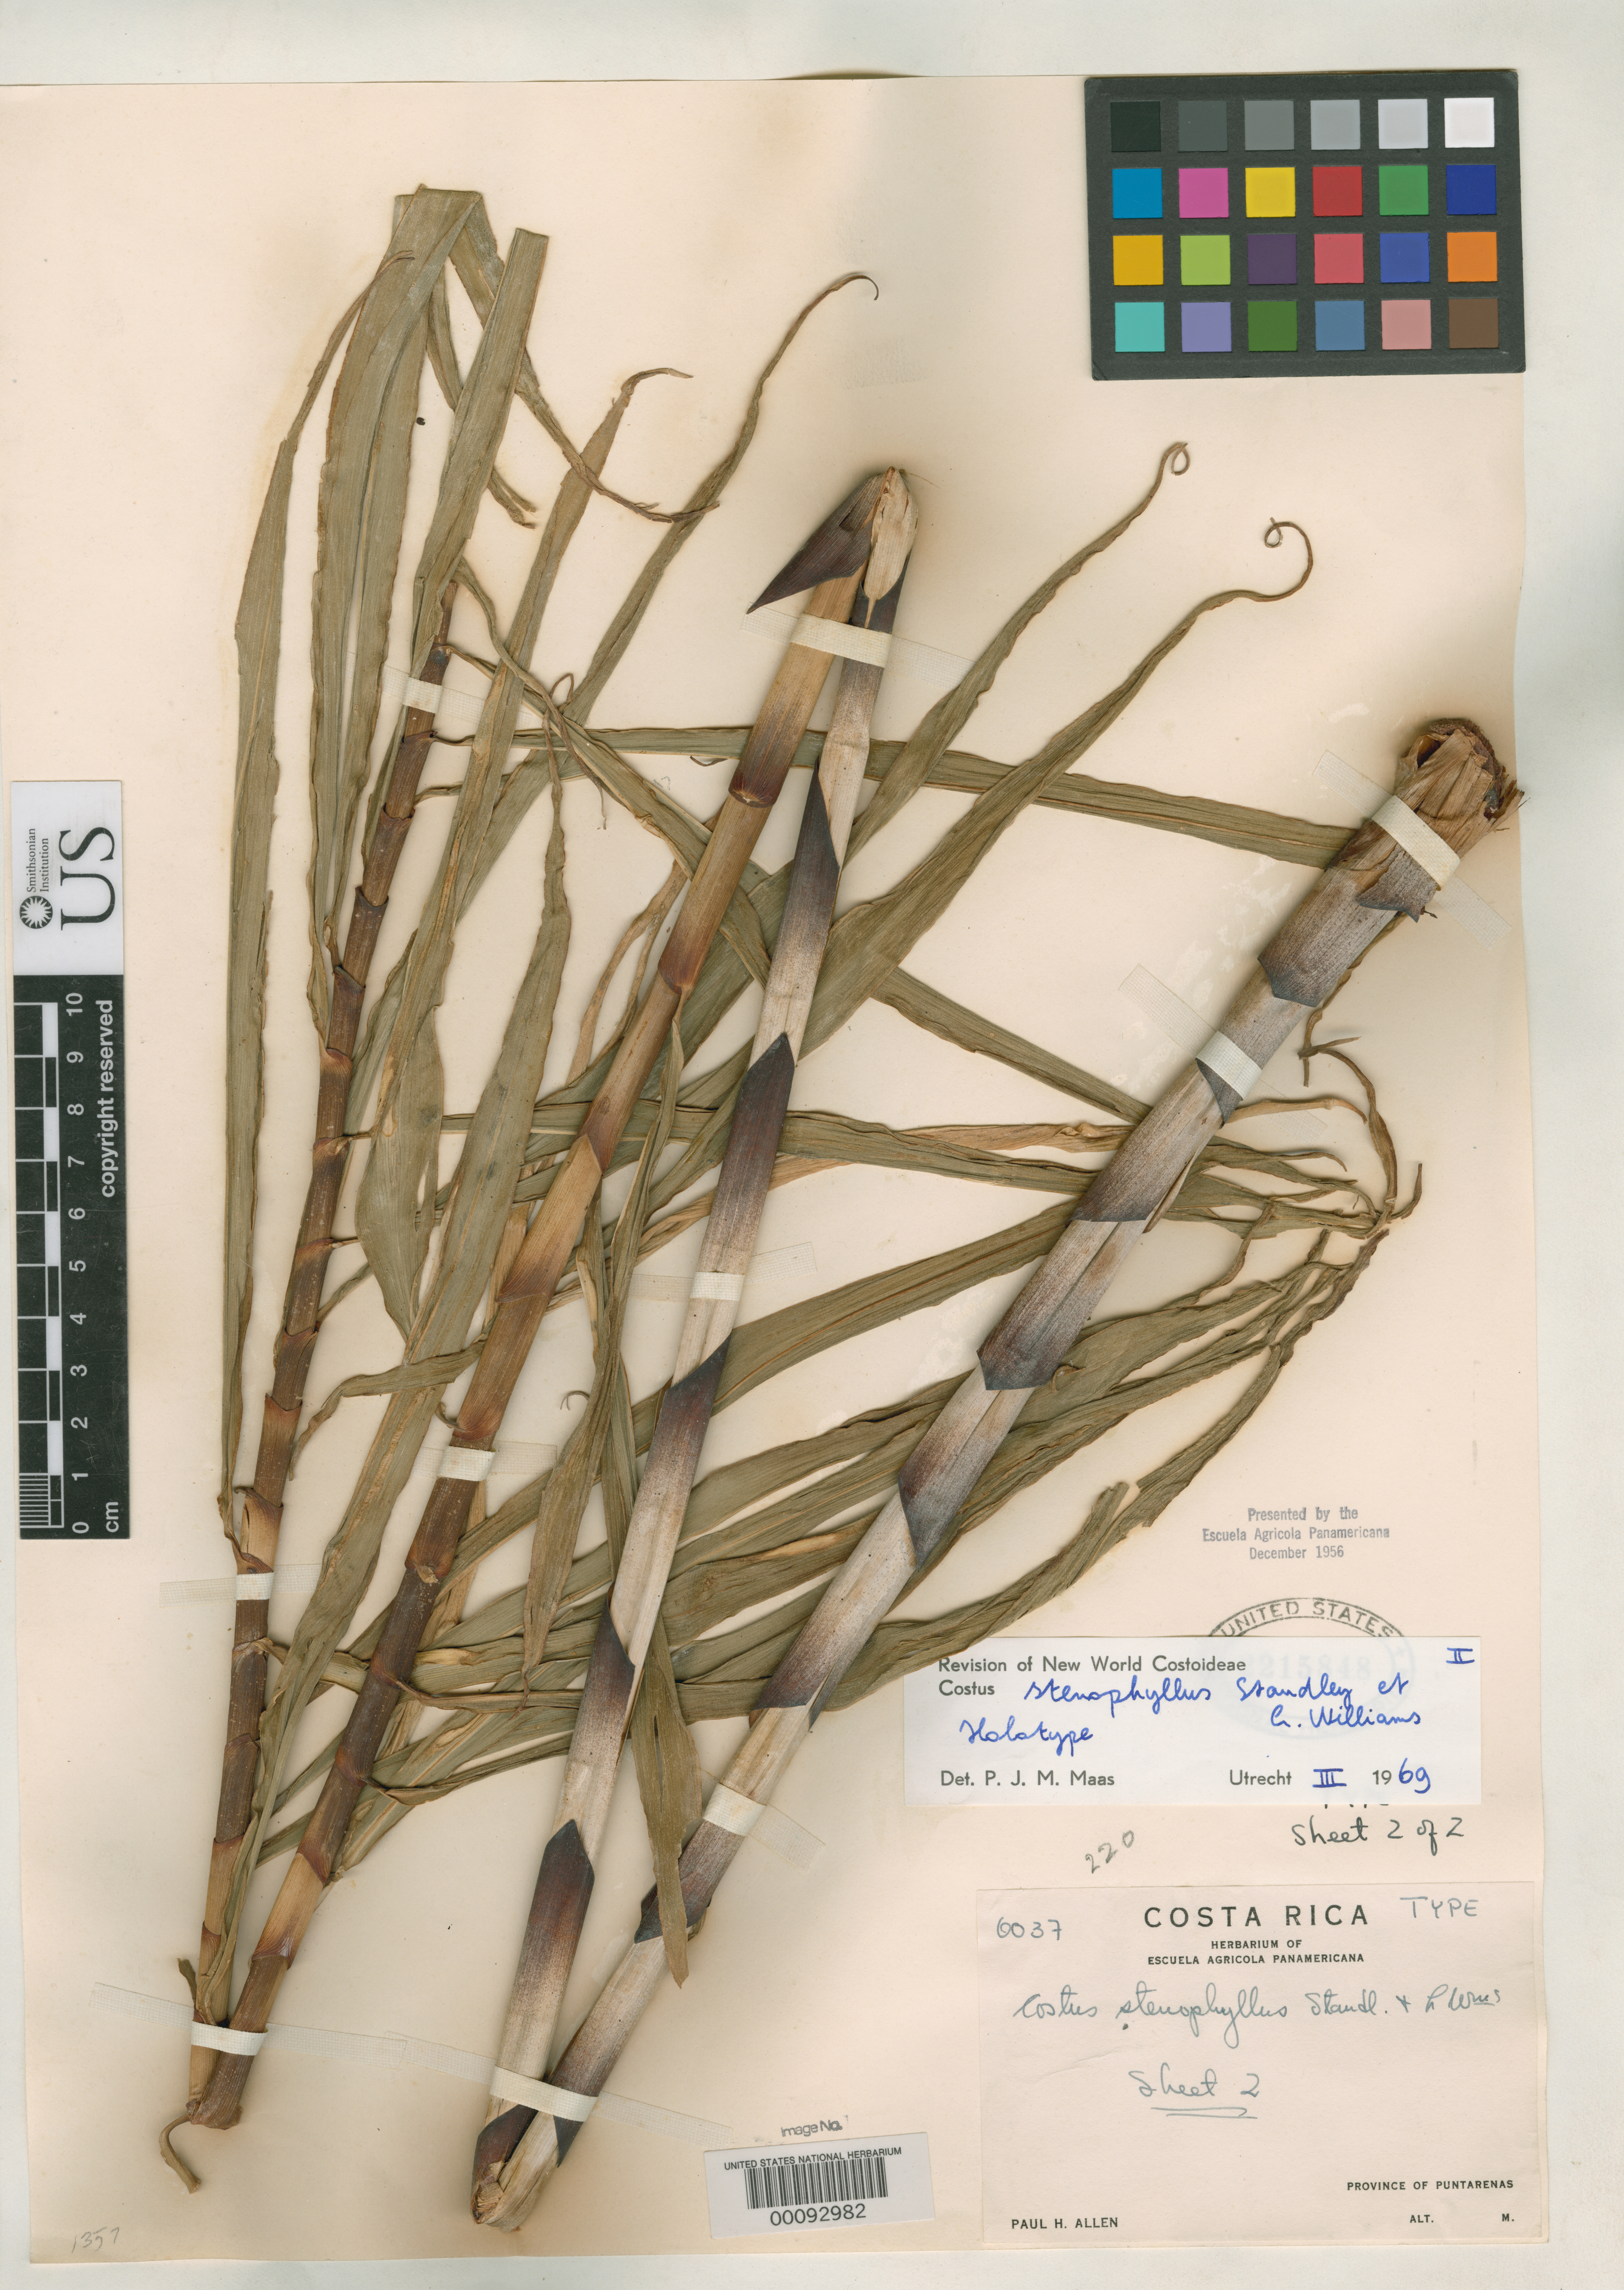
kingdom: Plantae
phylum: Tracheophyta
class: Liliopsida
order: Zingiberales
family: Costaceae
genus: Costus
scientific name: Costus stenophyllus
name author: Standl. & L.O. Williams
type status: Holotype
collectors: P. H. Allen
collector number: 6037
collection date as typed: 27 Mar 1951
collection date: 1951-03-27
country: Costa Rica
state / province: Puntarenas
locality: Gsquinas forest.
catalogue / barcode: US 2215848